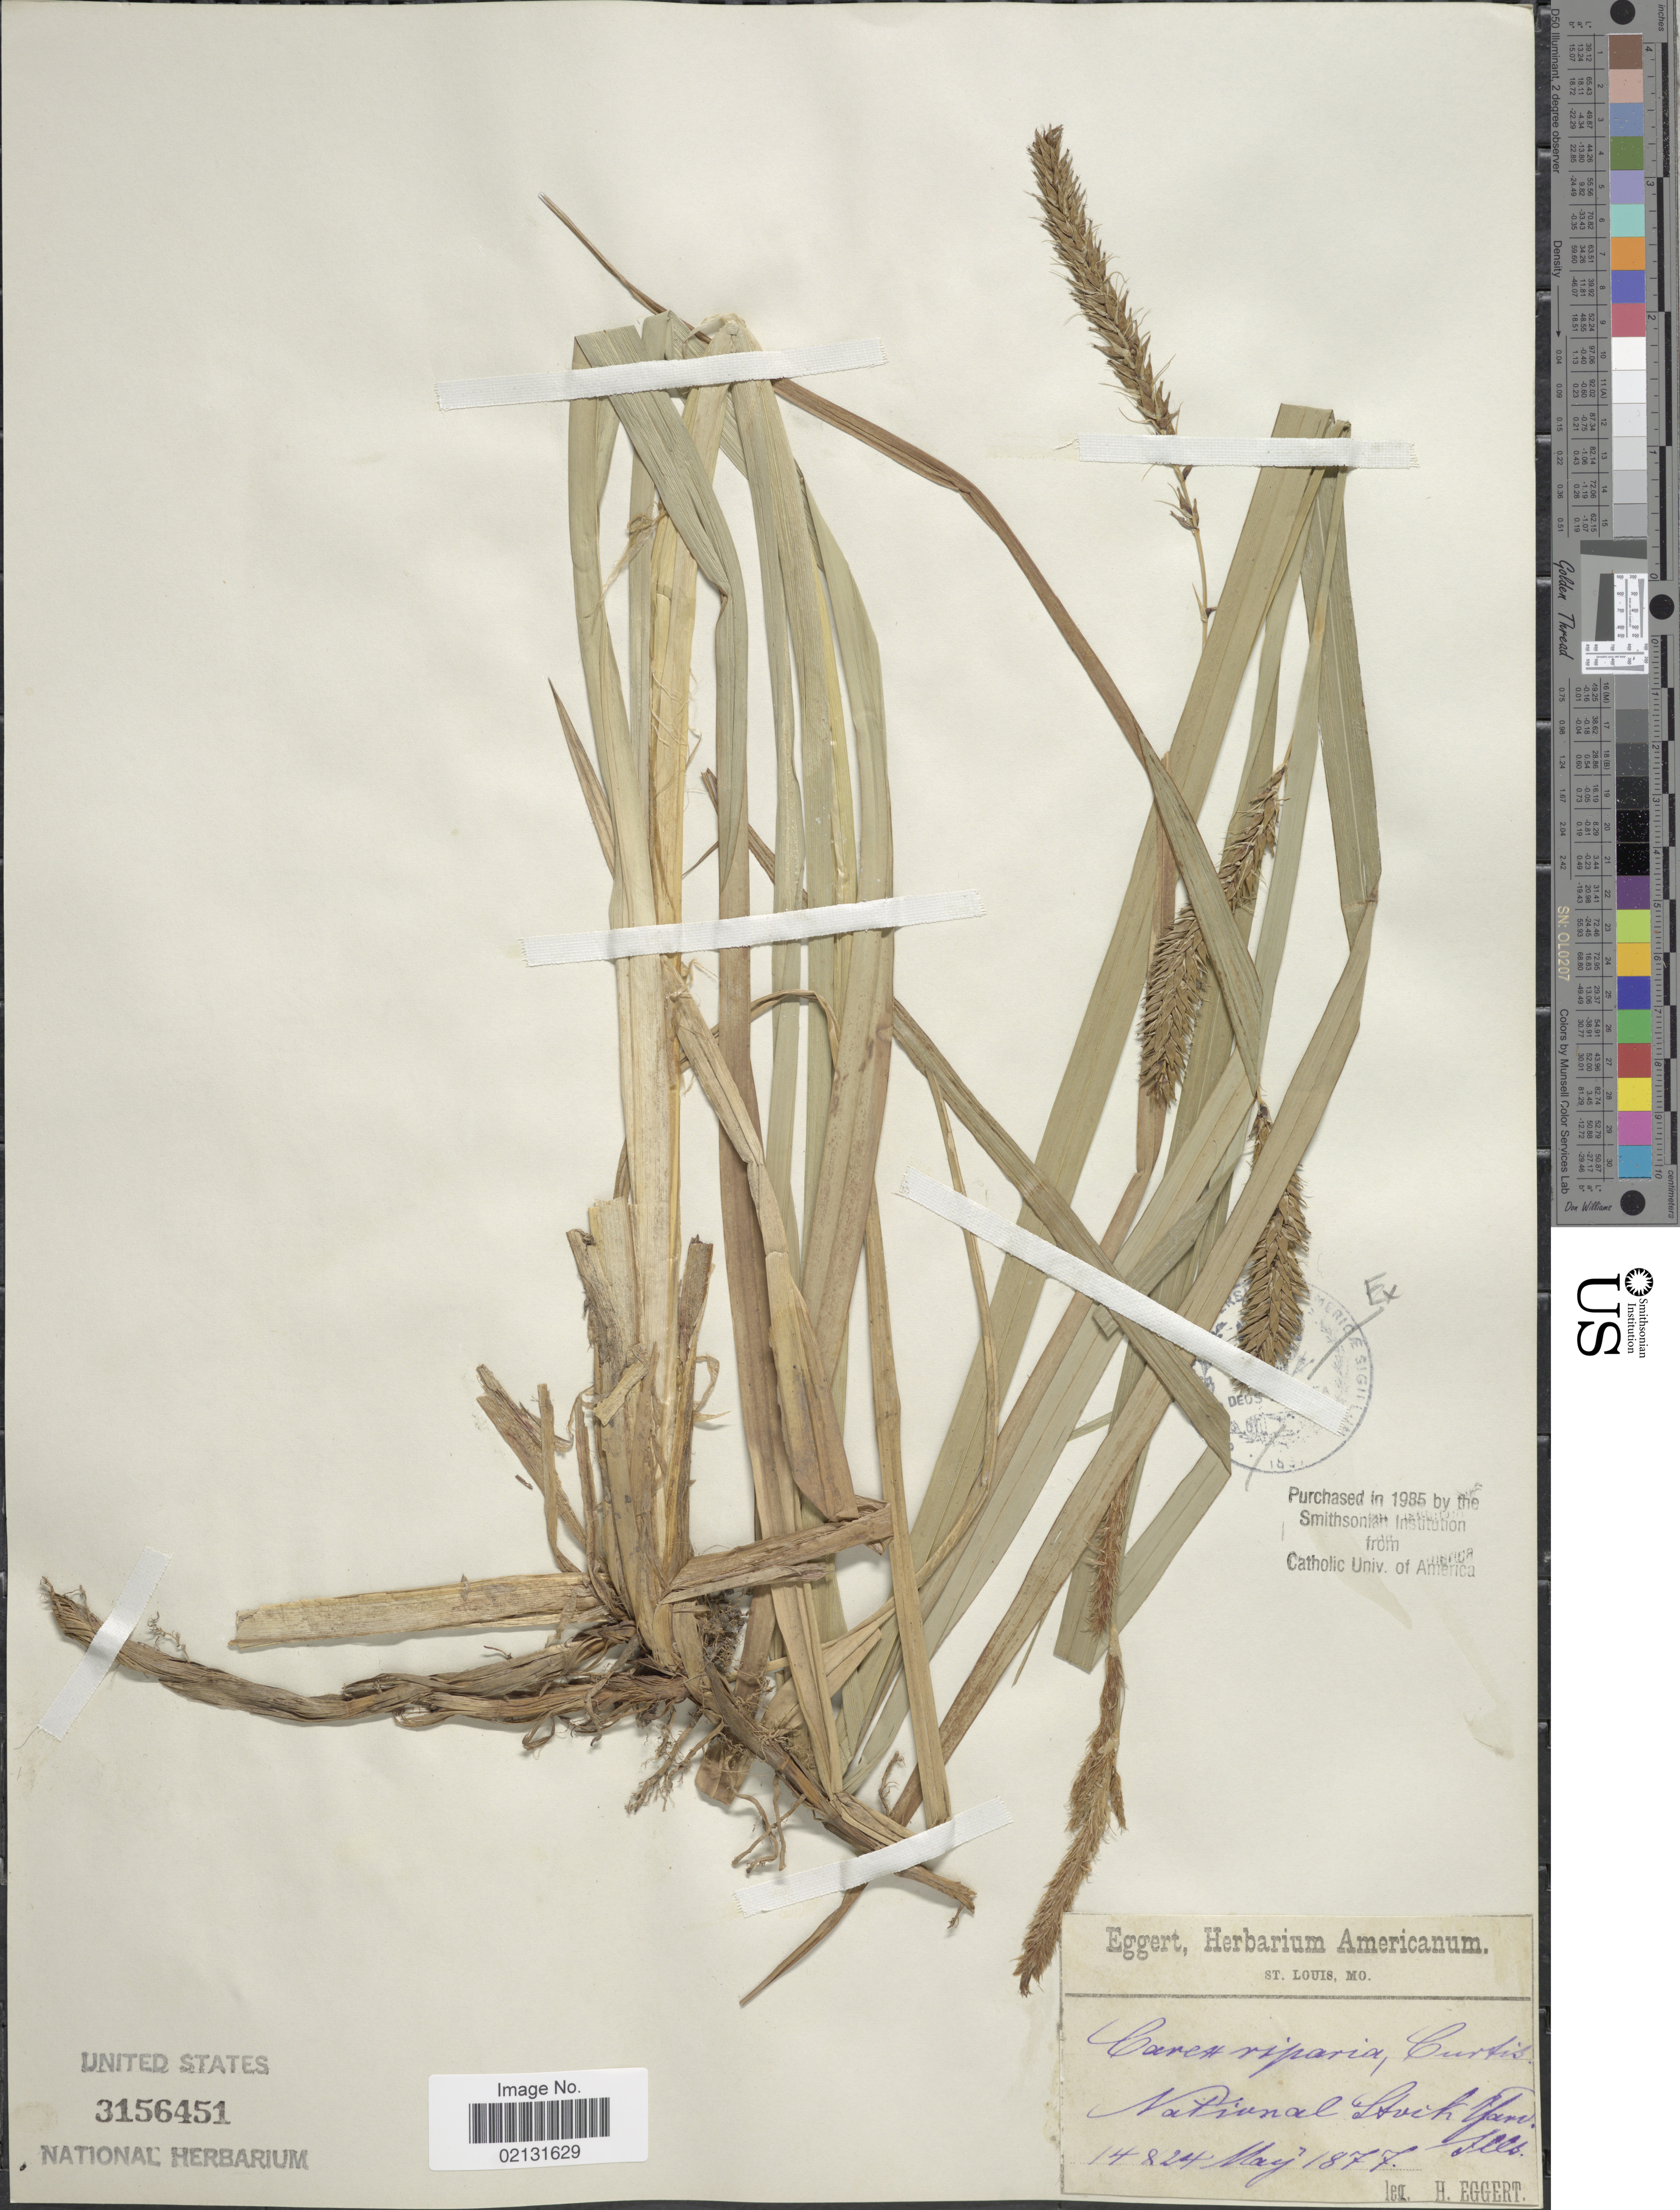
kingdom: Plantae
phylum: Tracheophyta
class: Liliopsida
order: Poales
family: Cyperaceae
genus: Carex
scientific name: Carex riparia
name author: Curtis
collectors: H. Eggert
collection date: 1877-05-14/1877-05-24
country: United States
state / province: Illinois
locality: National Stock Yard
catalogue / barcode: US 3156451